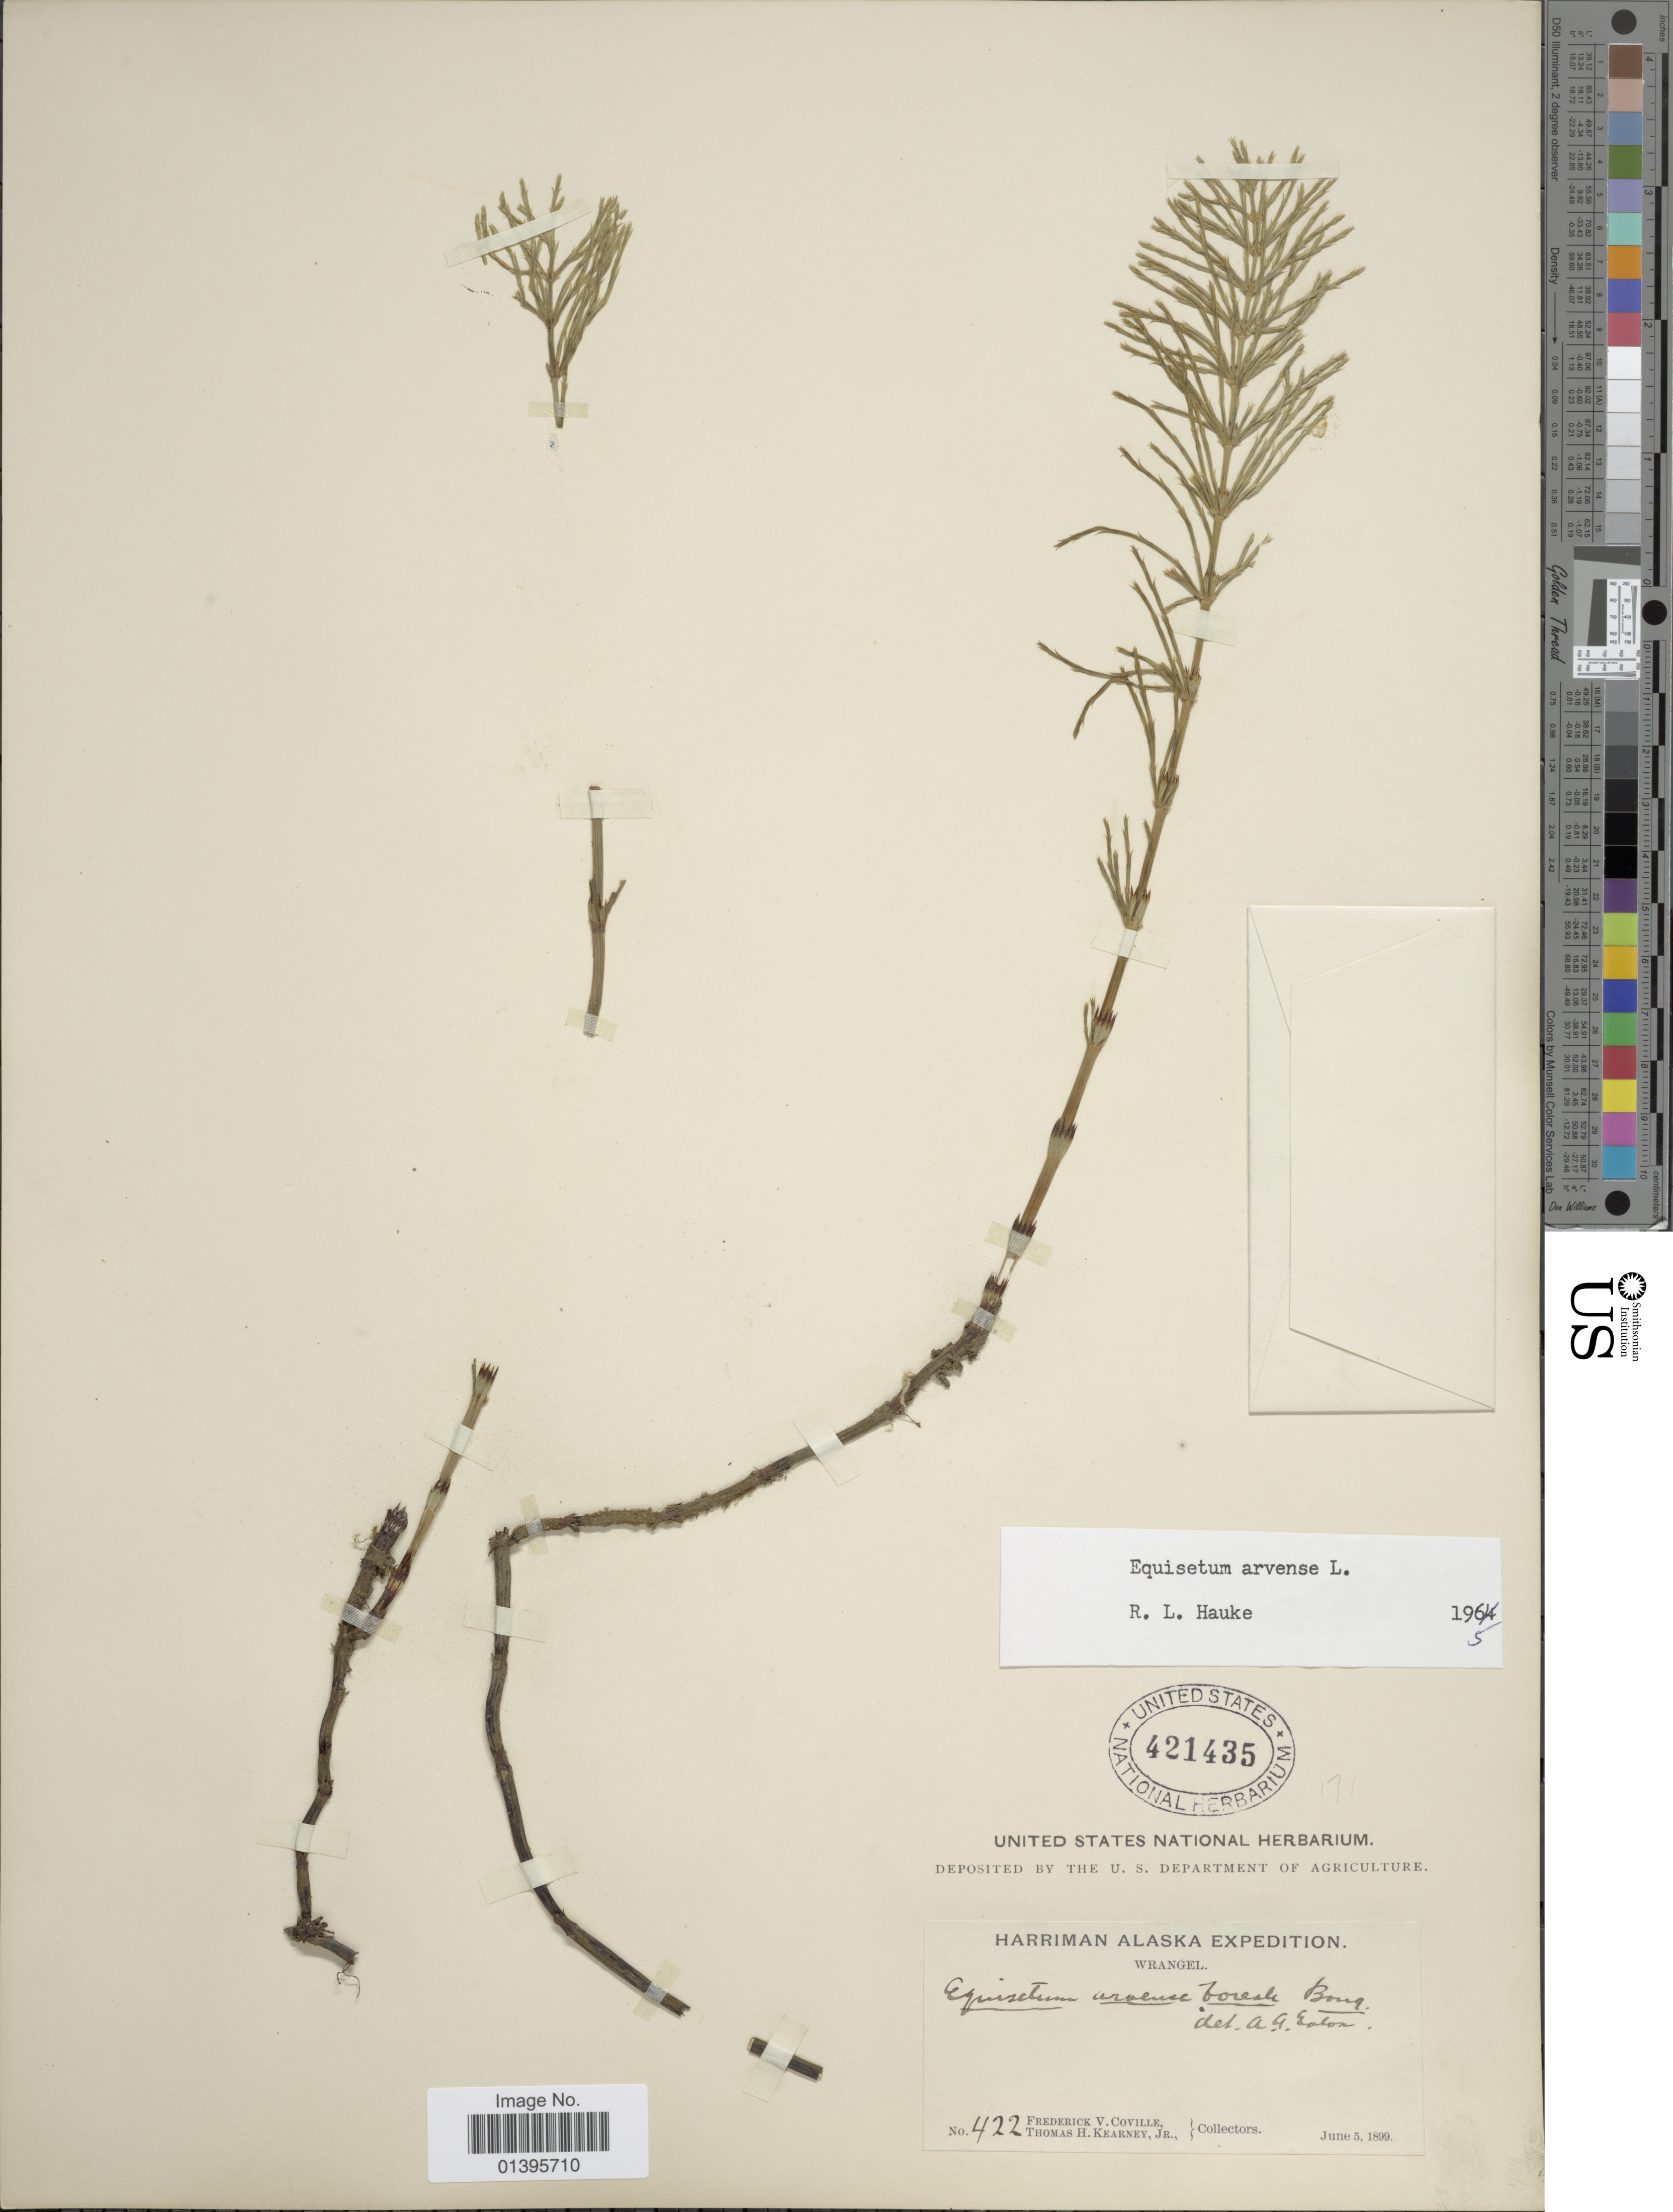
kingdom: Plantae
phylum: Tracheophyta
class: Polypodiopsida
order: Equisetales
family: Equisetaceae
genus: Equisetum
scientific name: Equisetum arvense var. boreale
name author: (Bong.) Rupr.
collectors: F. V. Coville & T. H. Kearney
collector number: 422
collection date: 1899-06-05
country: United States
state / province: Alaska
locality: Wrangell.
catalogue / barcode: US 421435